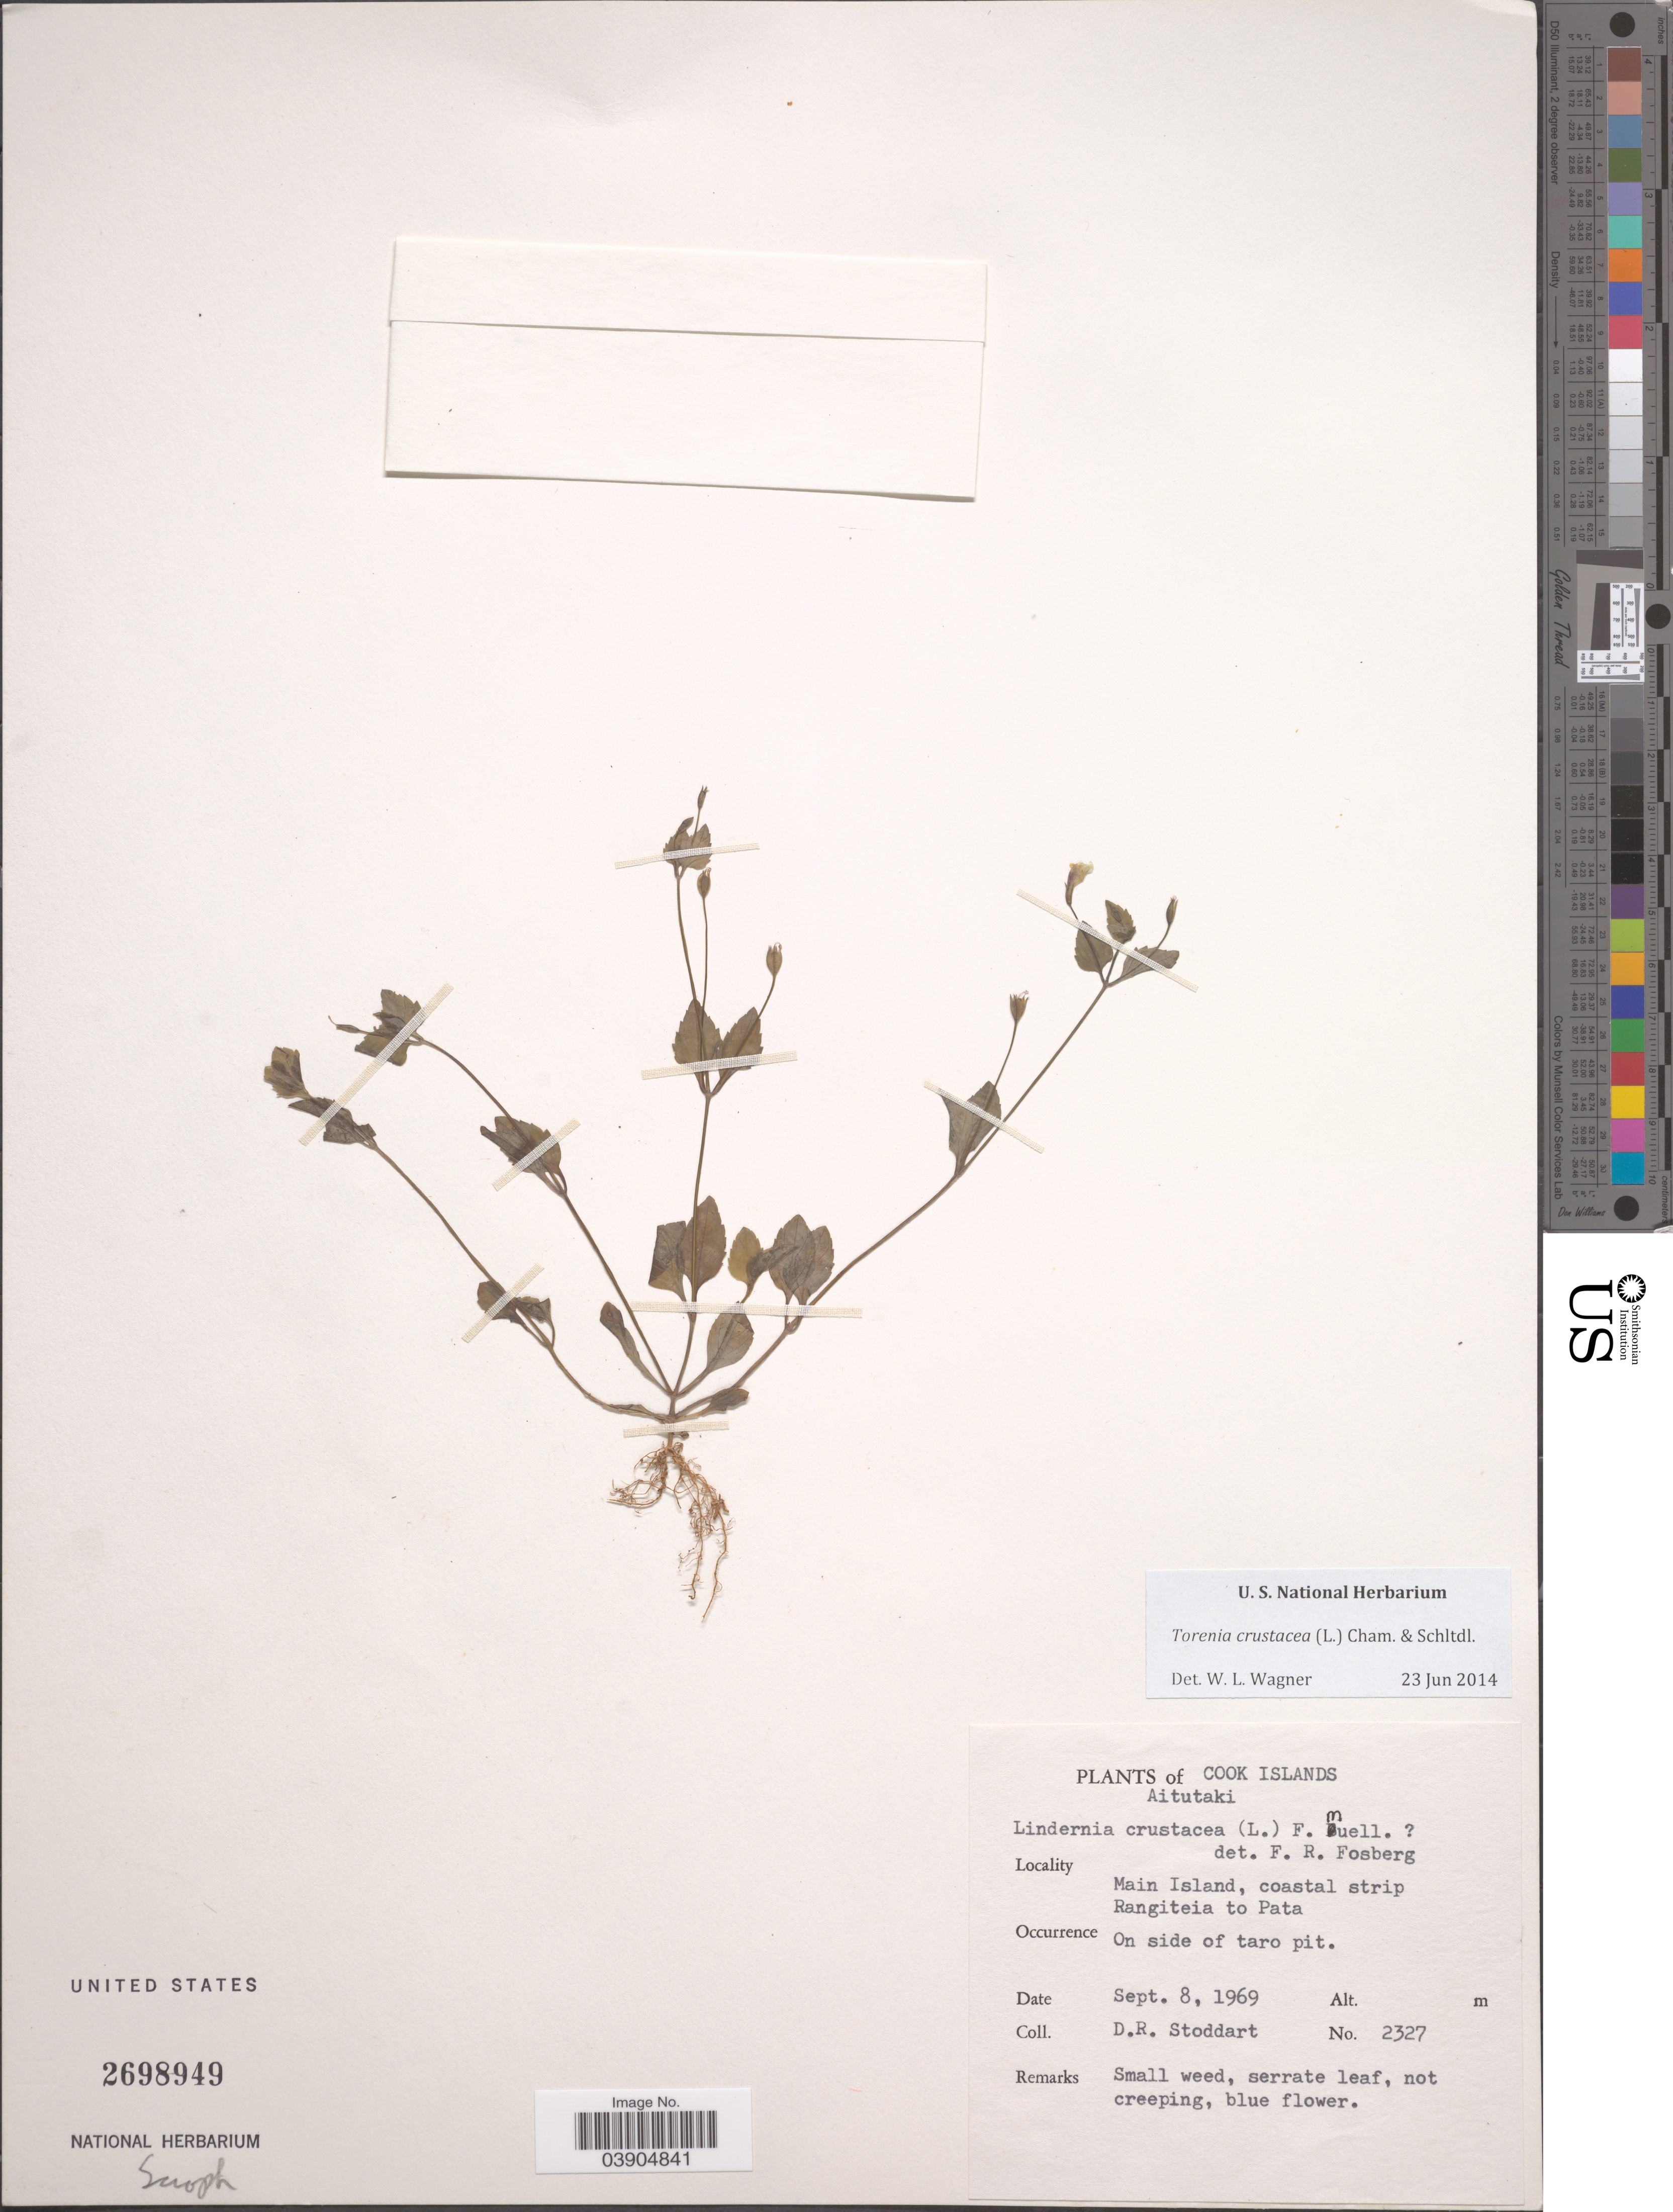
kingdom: Plantae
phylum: Tracheophyta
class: Magnoliopsida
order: Lamiales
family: Linderniaceae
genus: Lindernia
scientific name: Lindernia crustacea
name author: (L.) F. Muell.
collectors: D. R. Stoddart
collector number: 2327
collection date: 1969-09-08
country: Cook Islands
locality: Aitutaki. Main Island, coastal strip Rangiteia to Pata. On side of taro pit.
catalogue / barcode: US 2698949